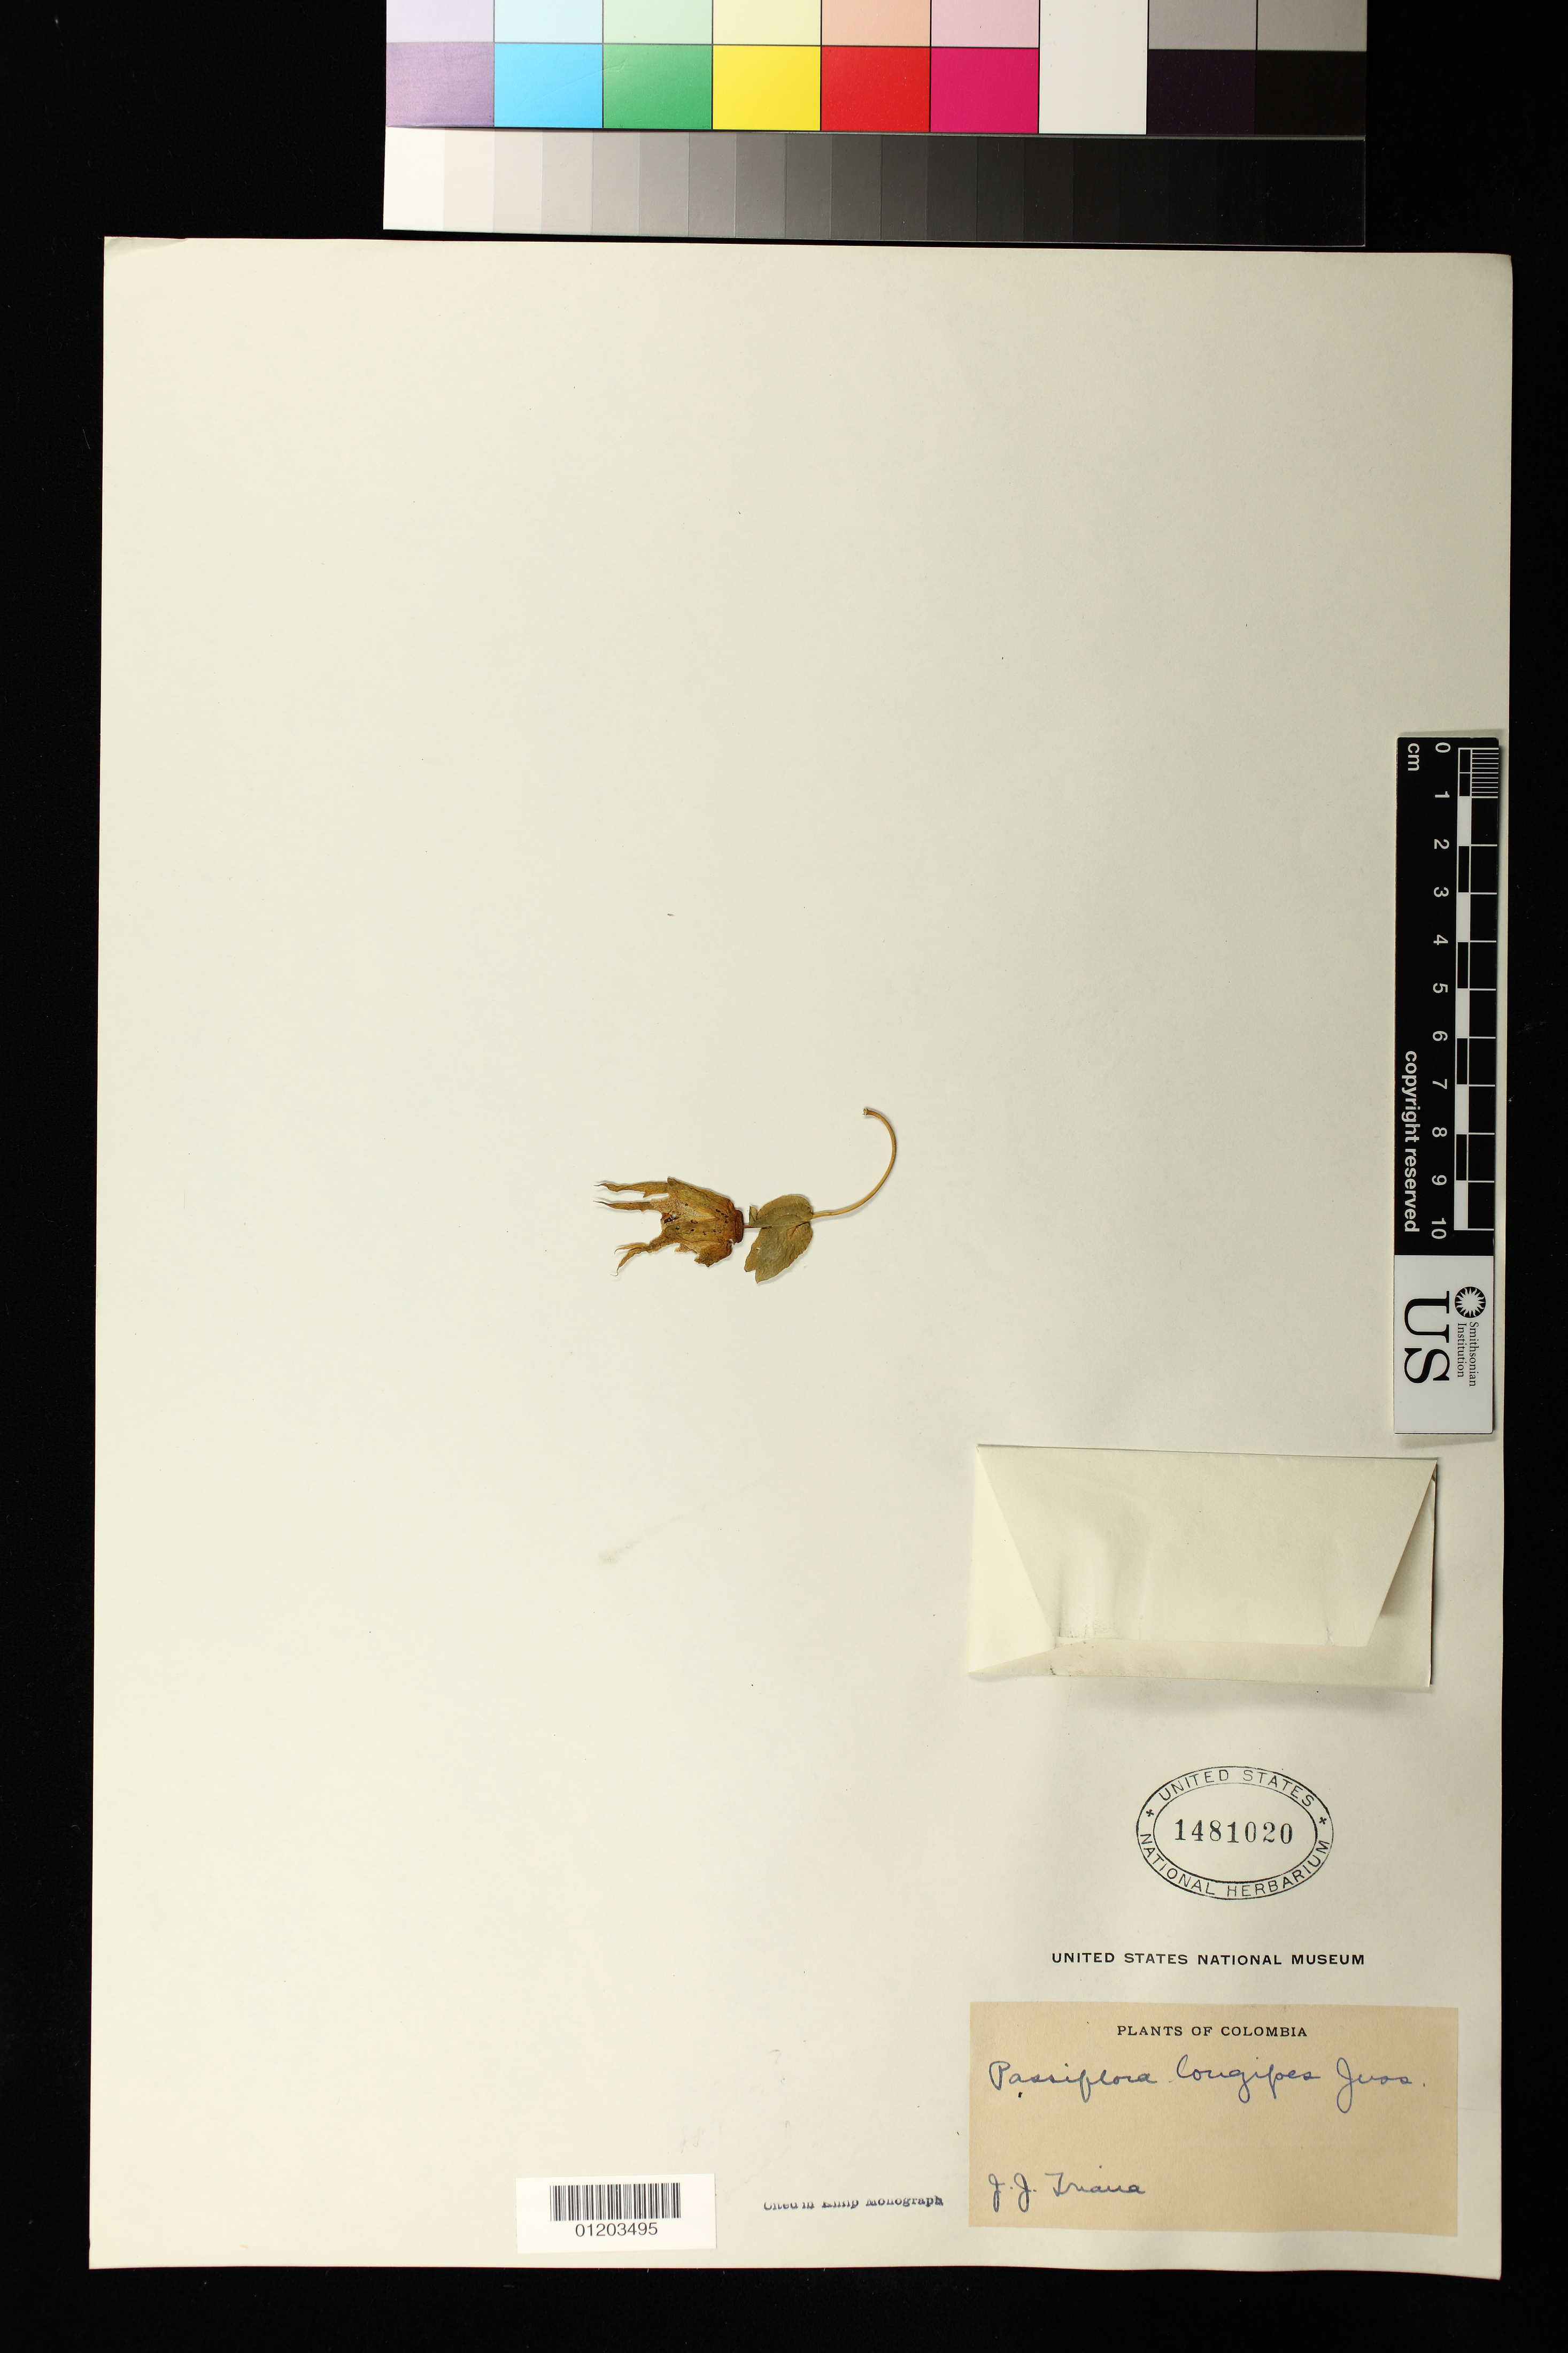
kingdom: Plantae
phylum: Tracheophyta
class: Magnoliopsida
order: Malpighiales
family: Passifloraceae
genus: Passiflora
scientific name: Passiflora longipes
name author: Juss.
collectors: J. J. Triana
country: Colombia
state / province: Bogota D.C.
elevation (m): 2650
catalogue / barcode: US 1481020